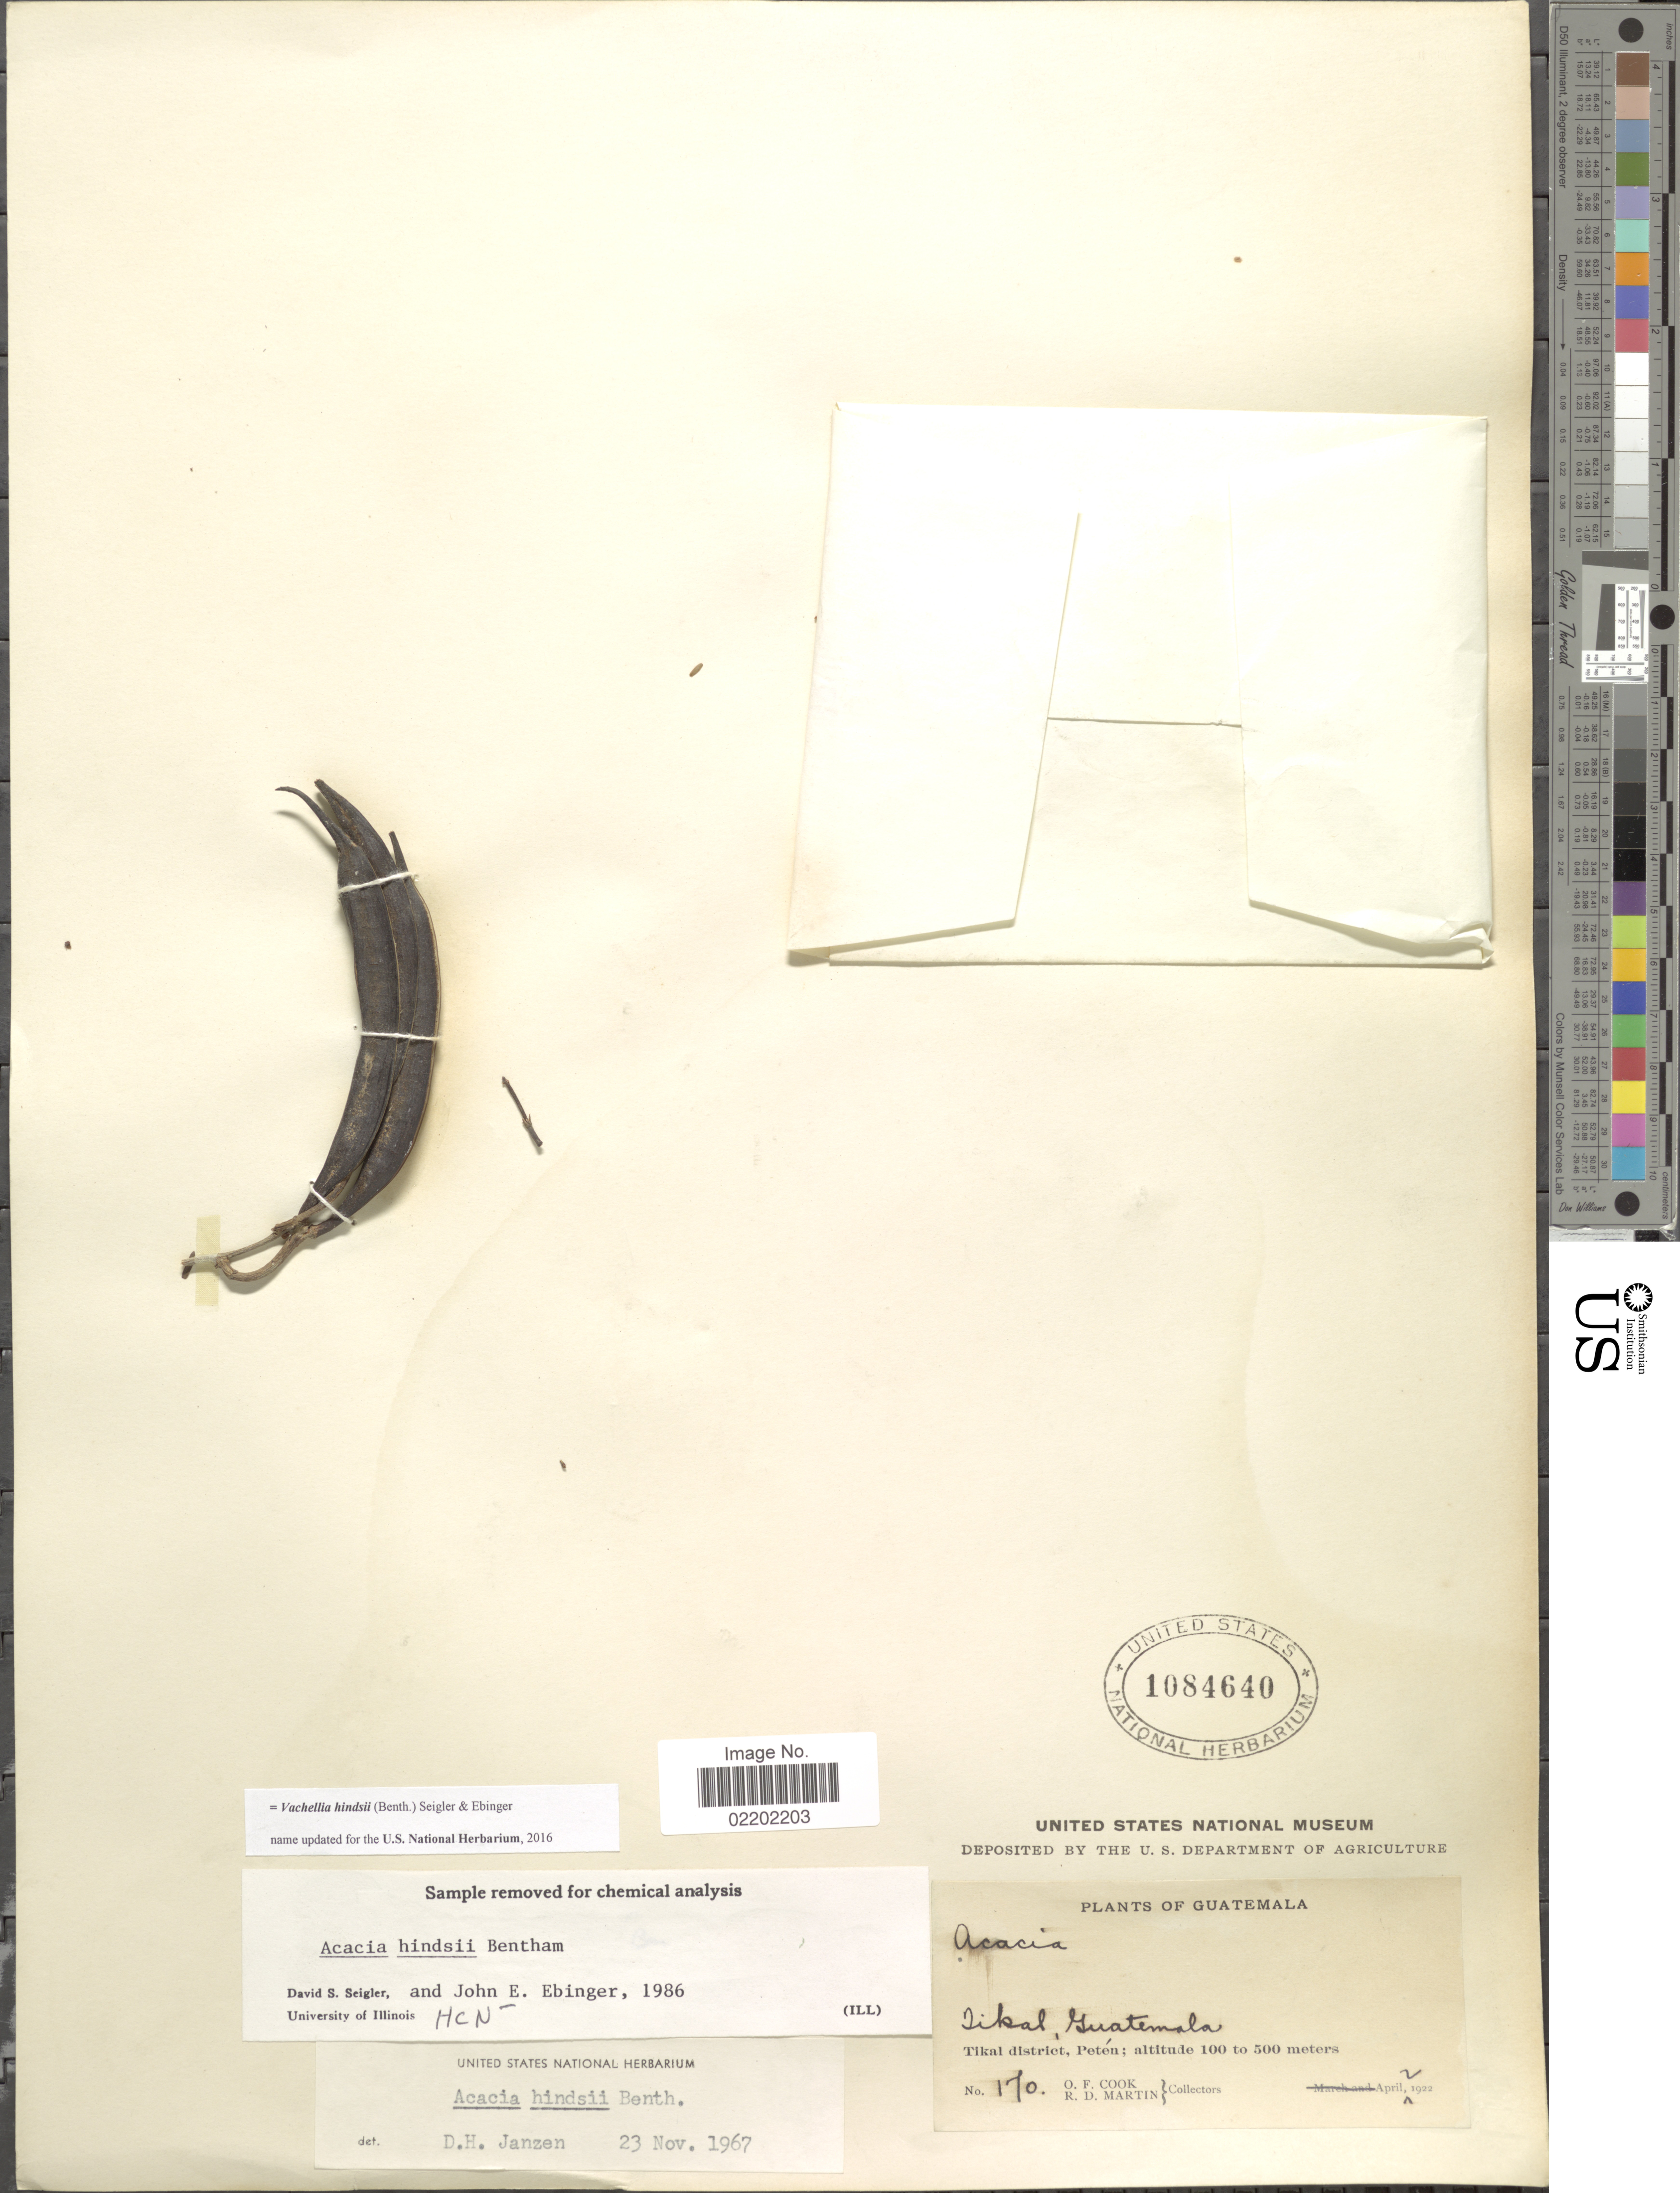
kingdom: Plantae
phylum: Tracheophyta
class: Magnoliopsida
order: Fabales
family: Fabaceae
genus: Vachellia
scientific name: Vachellia hindsii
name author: (Benth.) Seigler & Ebinger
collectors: O. F. Cook & R. D. Martin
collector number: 170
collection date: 1922-04-02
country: Guatemala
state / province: El Petén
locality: Tikal, Tikal district, Petén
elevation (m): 100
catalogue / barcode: US 1084640